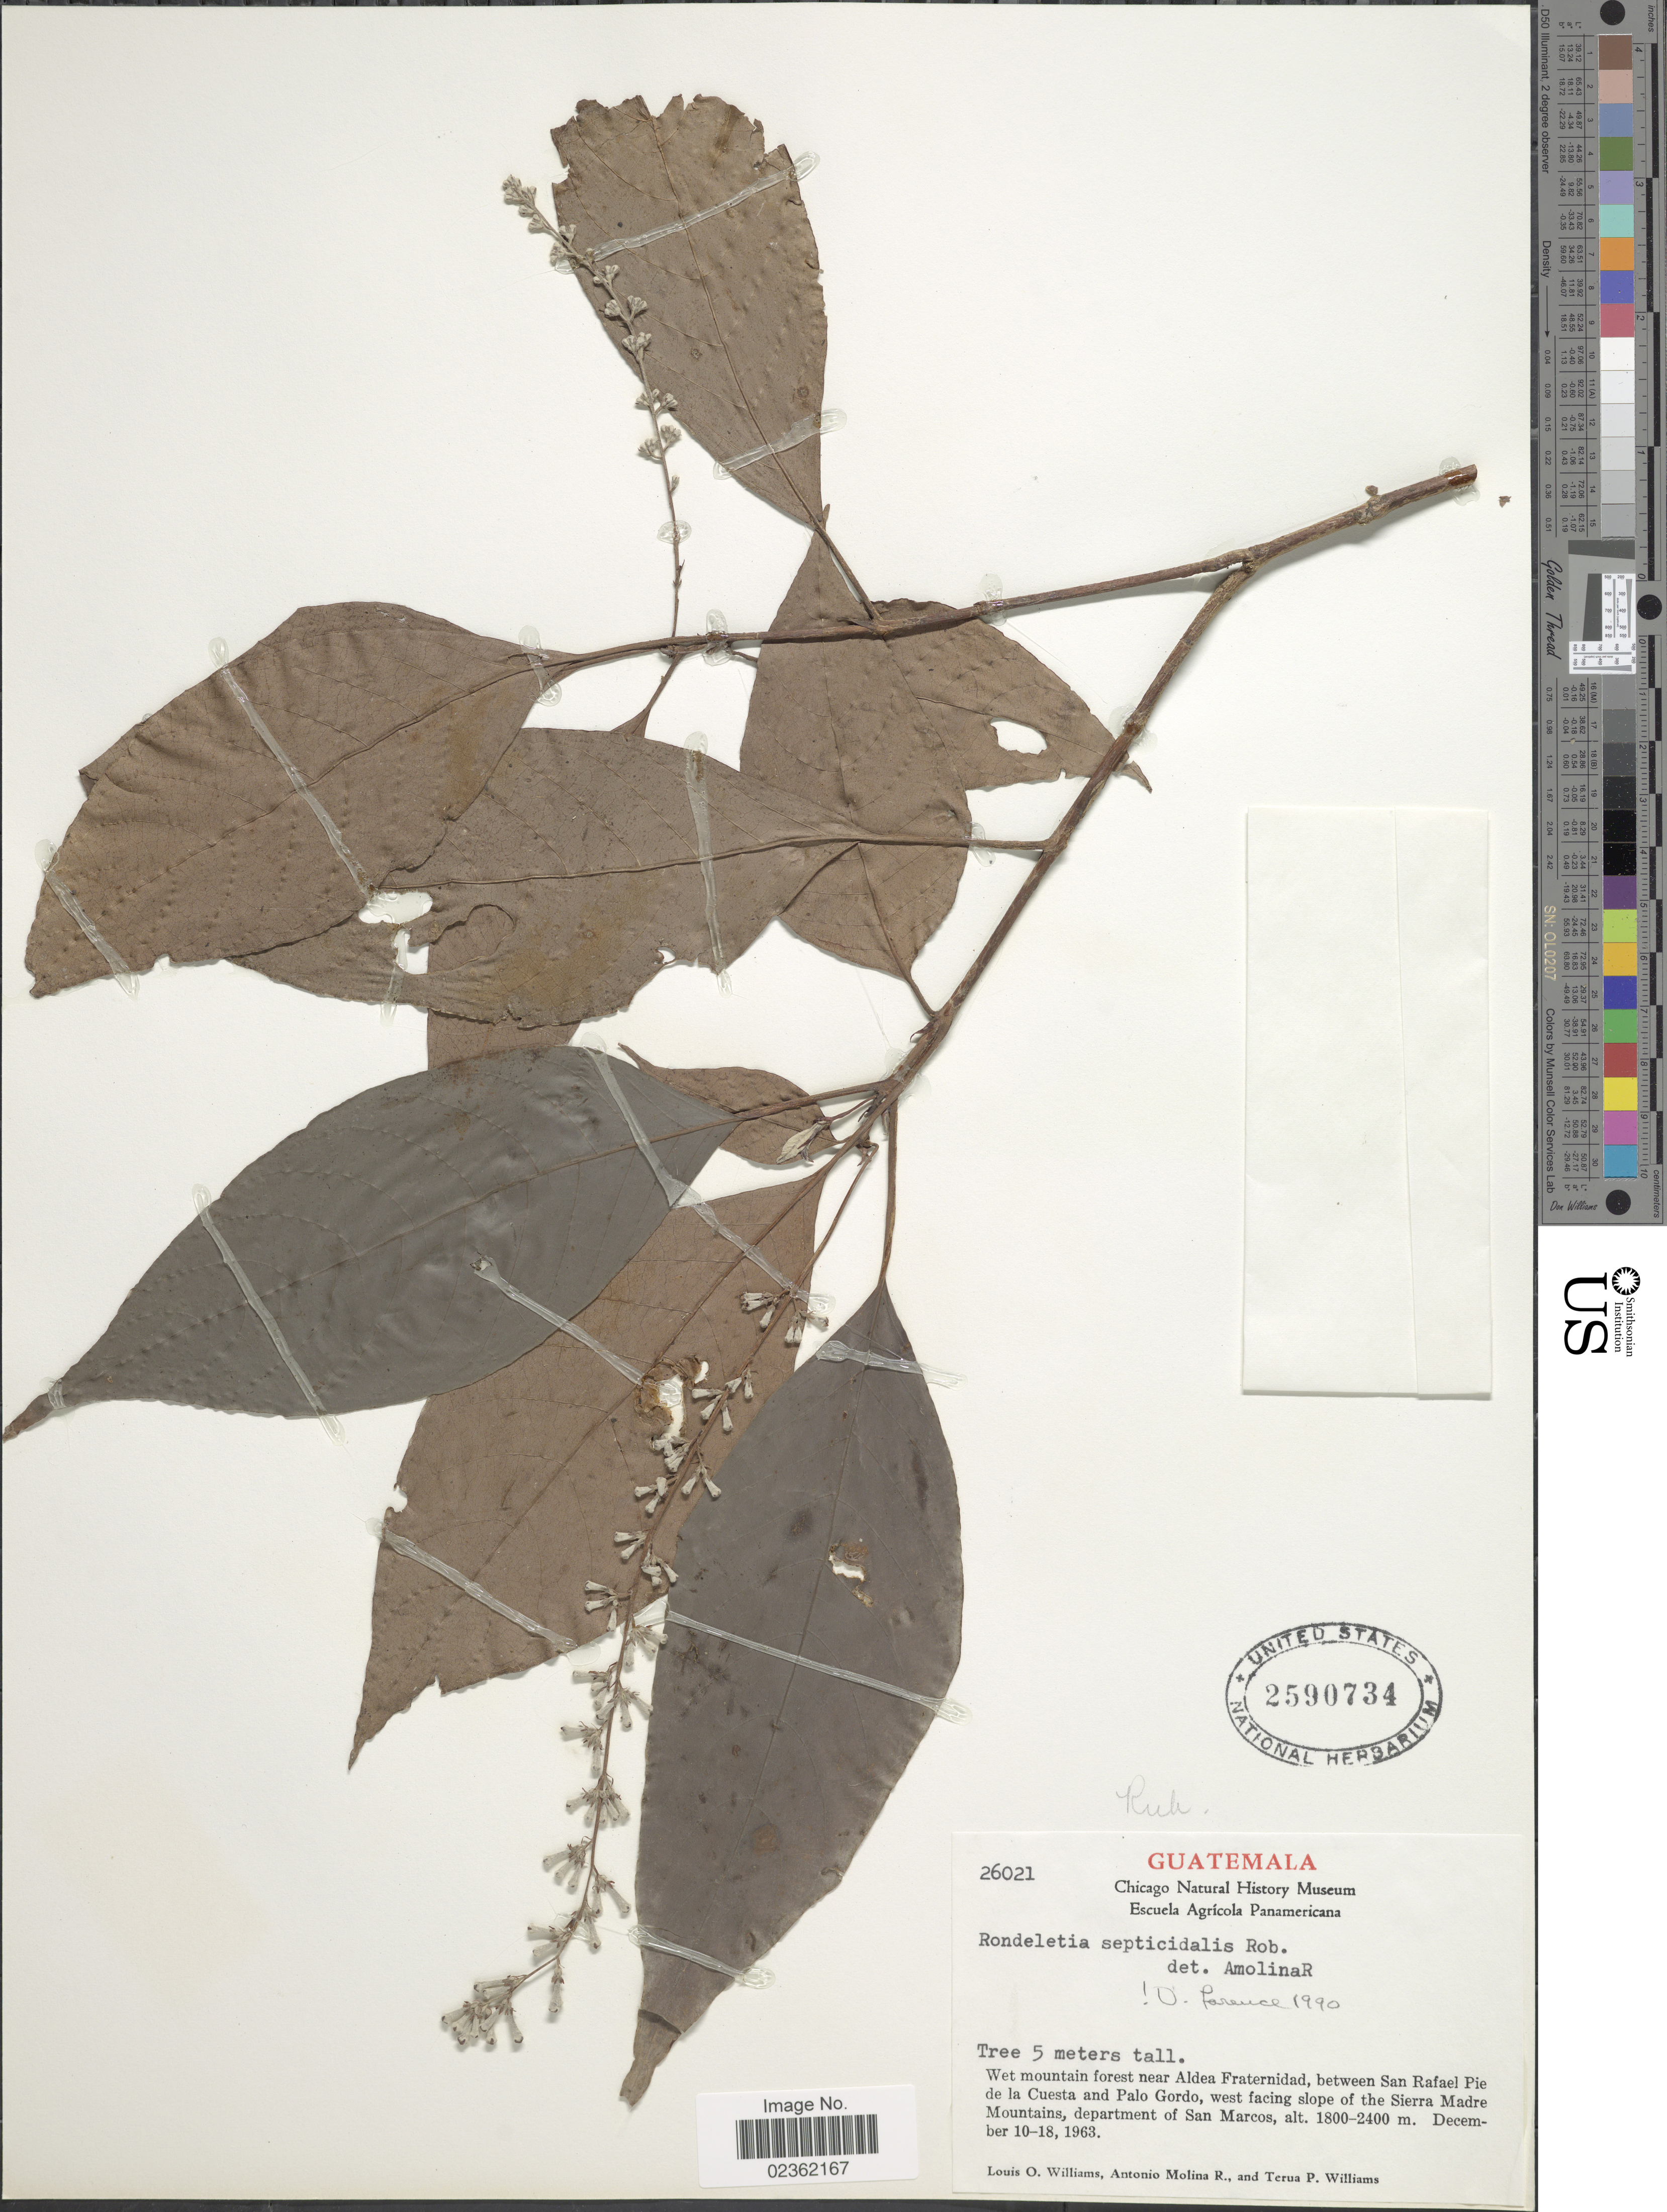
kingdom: Plantae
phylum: Tracheophyta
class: Magnoliopsida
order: Gentianales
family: Rubiaceae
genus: Rondeletia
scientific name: Rondeletia septicidalis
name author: B.L. Rob.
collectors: L. O. Williams, A. Molina R. & T. Williams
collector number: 26021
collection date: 1963-12-10/1963-12-18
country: Guatemala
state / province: San Marcos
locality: Wet mountain forest near Aldea Fraternidad, between San Rafael Pie de la Cuesta and Palo Gordo, west facing slope of the Sierra Madre Mountains.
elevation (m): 1800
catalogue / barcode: US 2590734